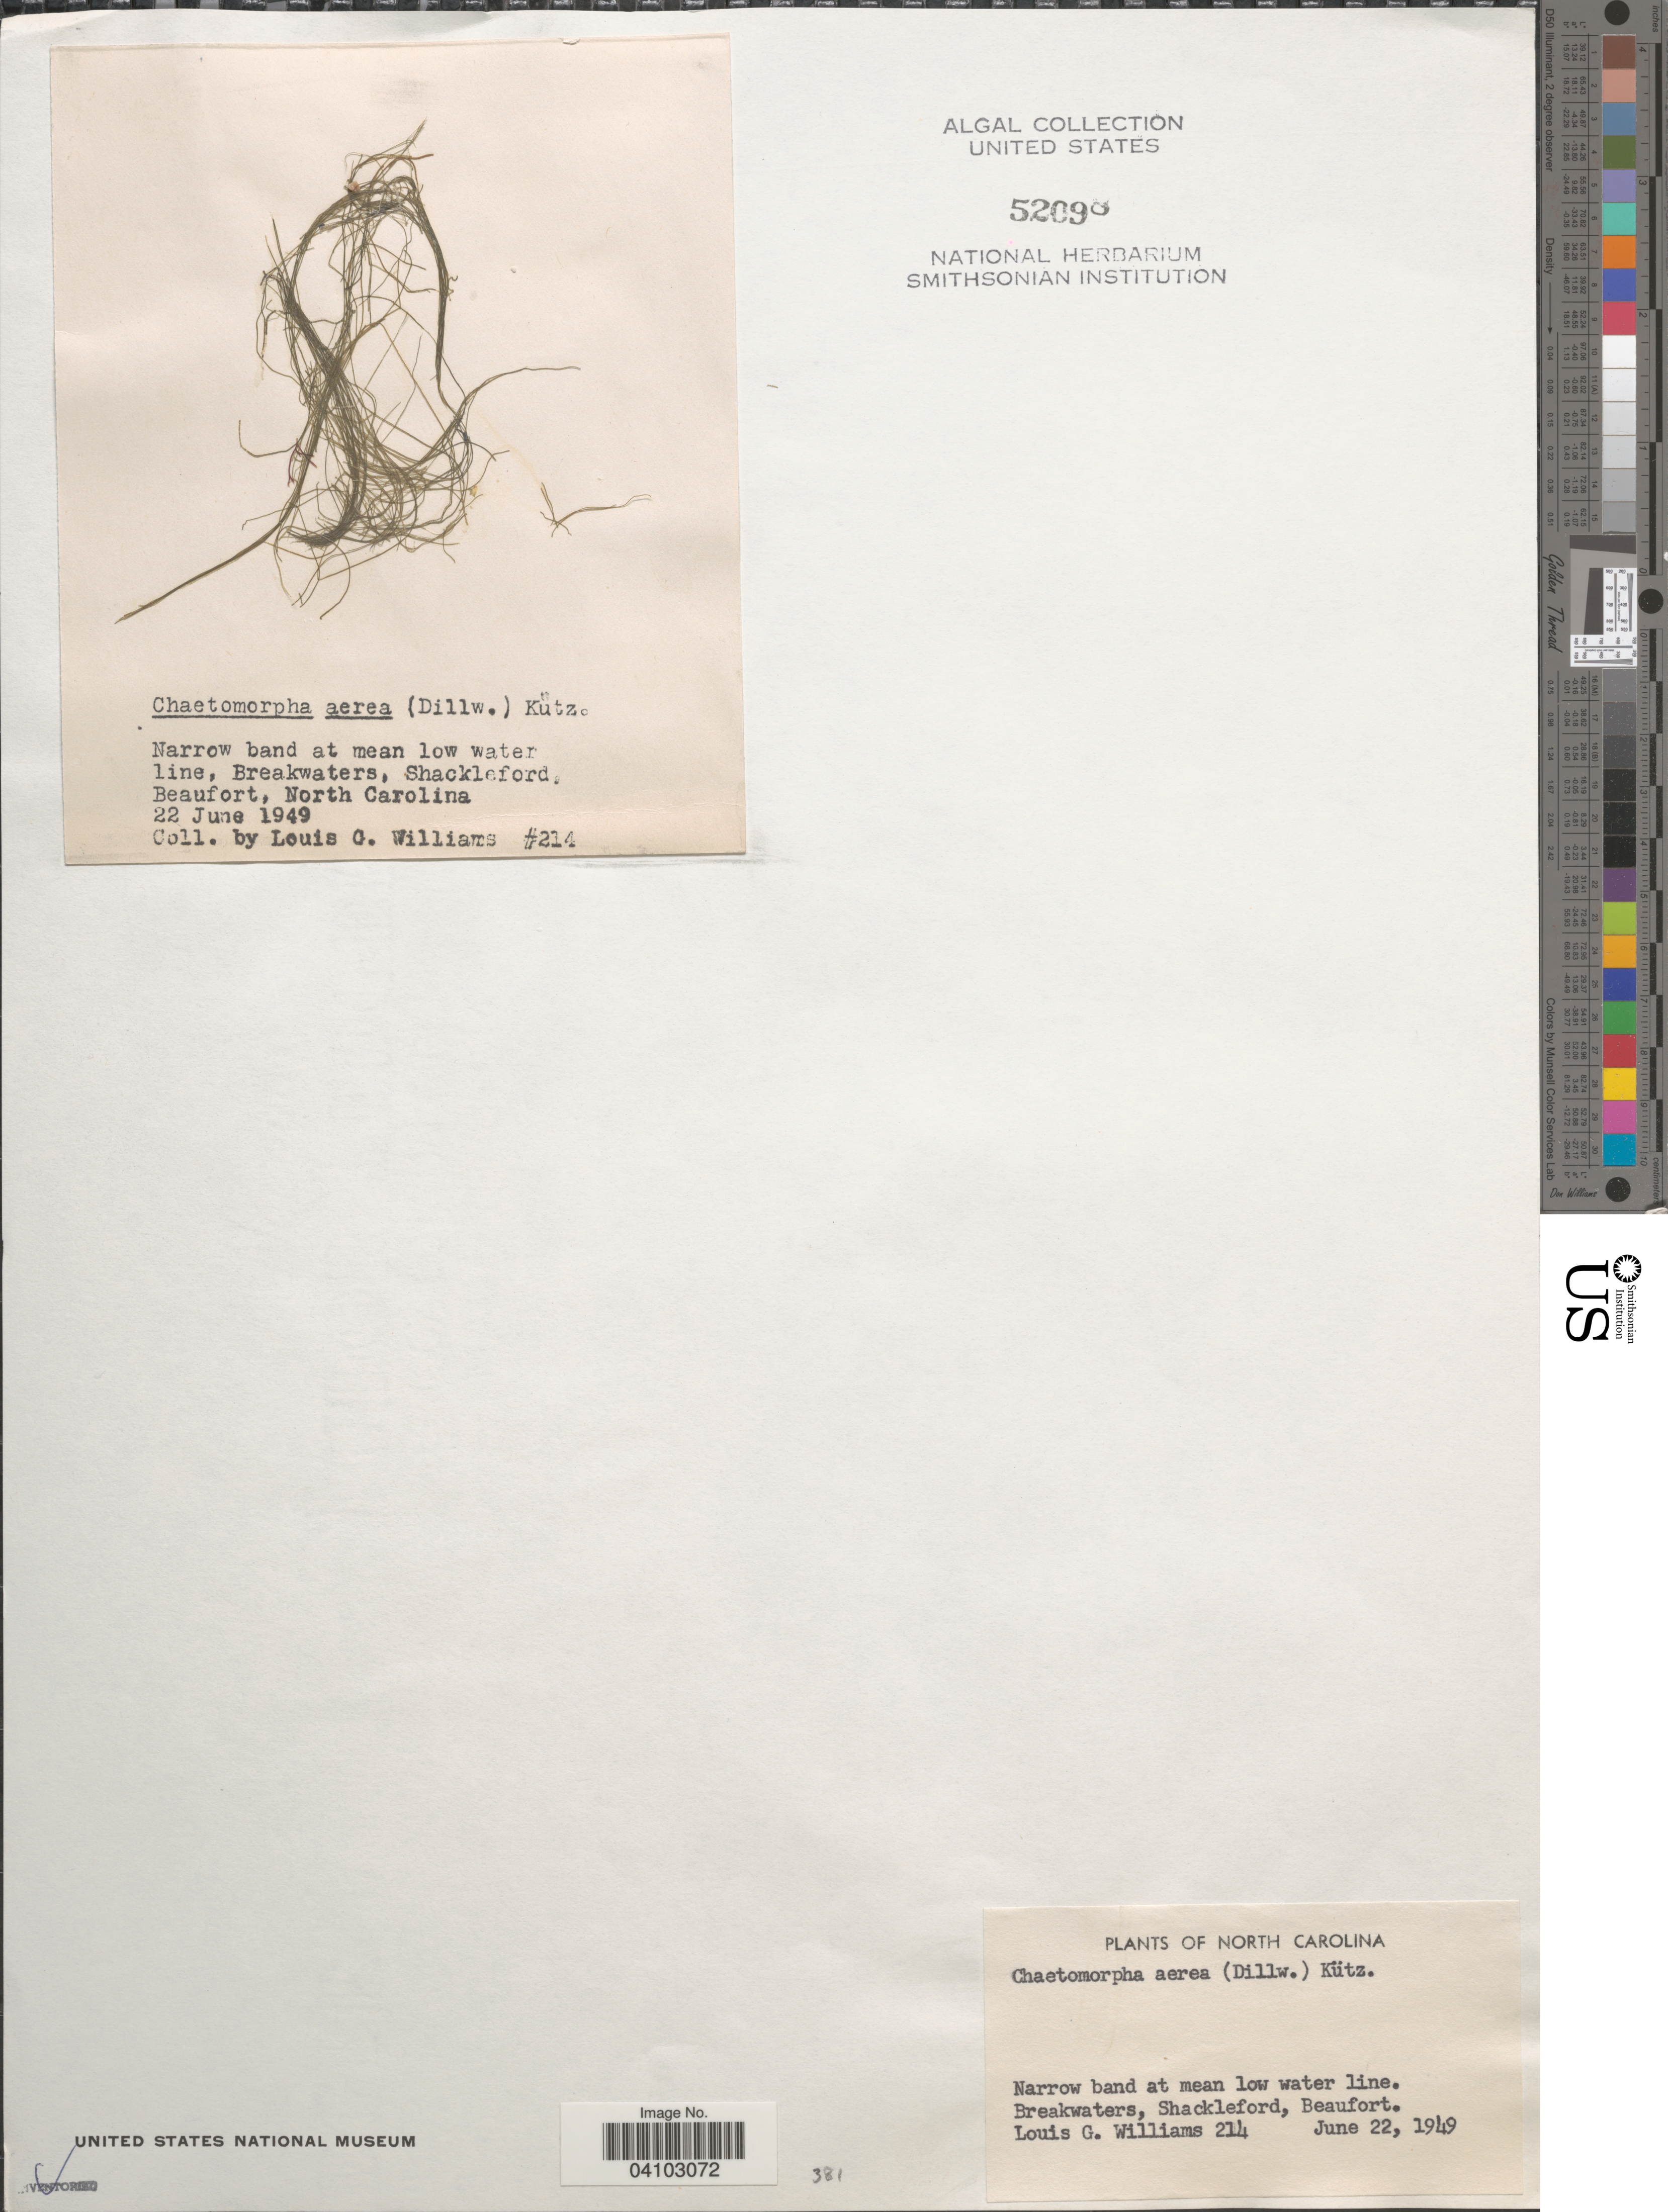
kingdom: Plantae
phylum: Chlorophyta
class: Ulvophyceae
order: Cladophorales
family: Cladophoraceae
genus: Chaetomorpha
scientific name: Chaetomorpha aerea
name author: (Dillwyn) Kütz.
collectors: L. G. Williams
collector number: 214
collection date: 1949-06-22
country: United States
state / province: North Carolina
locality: Narrow band at mean low water line. Breakwaters, Shackleford, Beaufort.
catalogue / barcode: US 52098